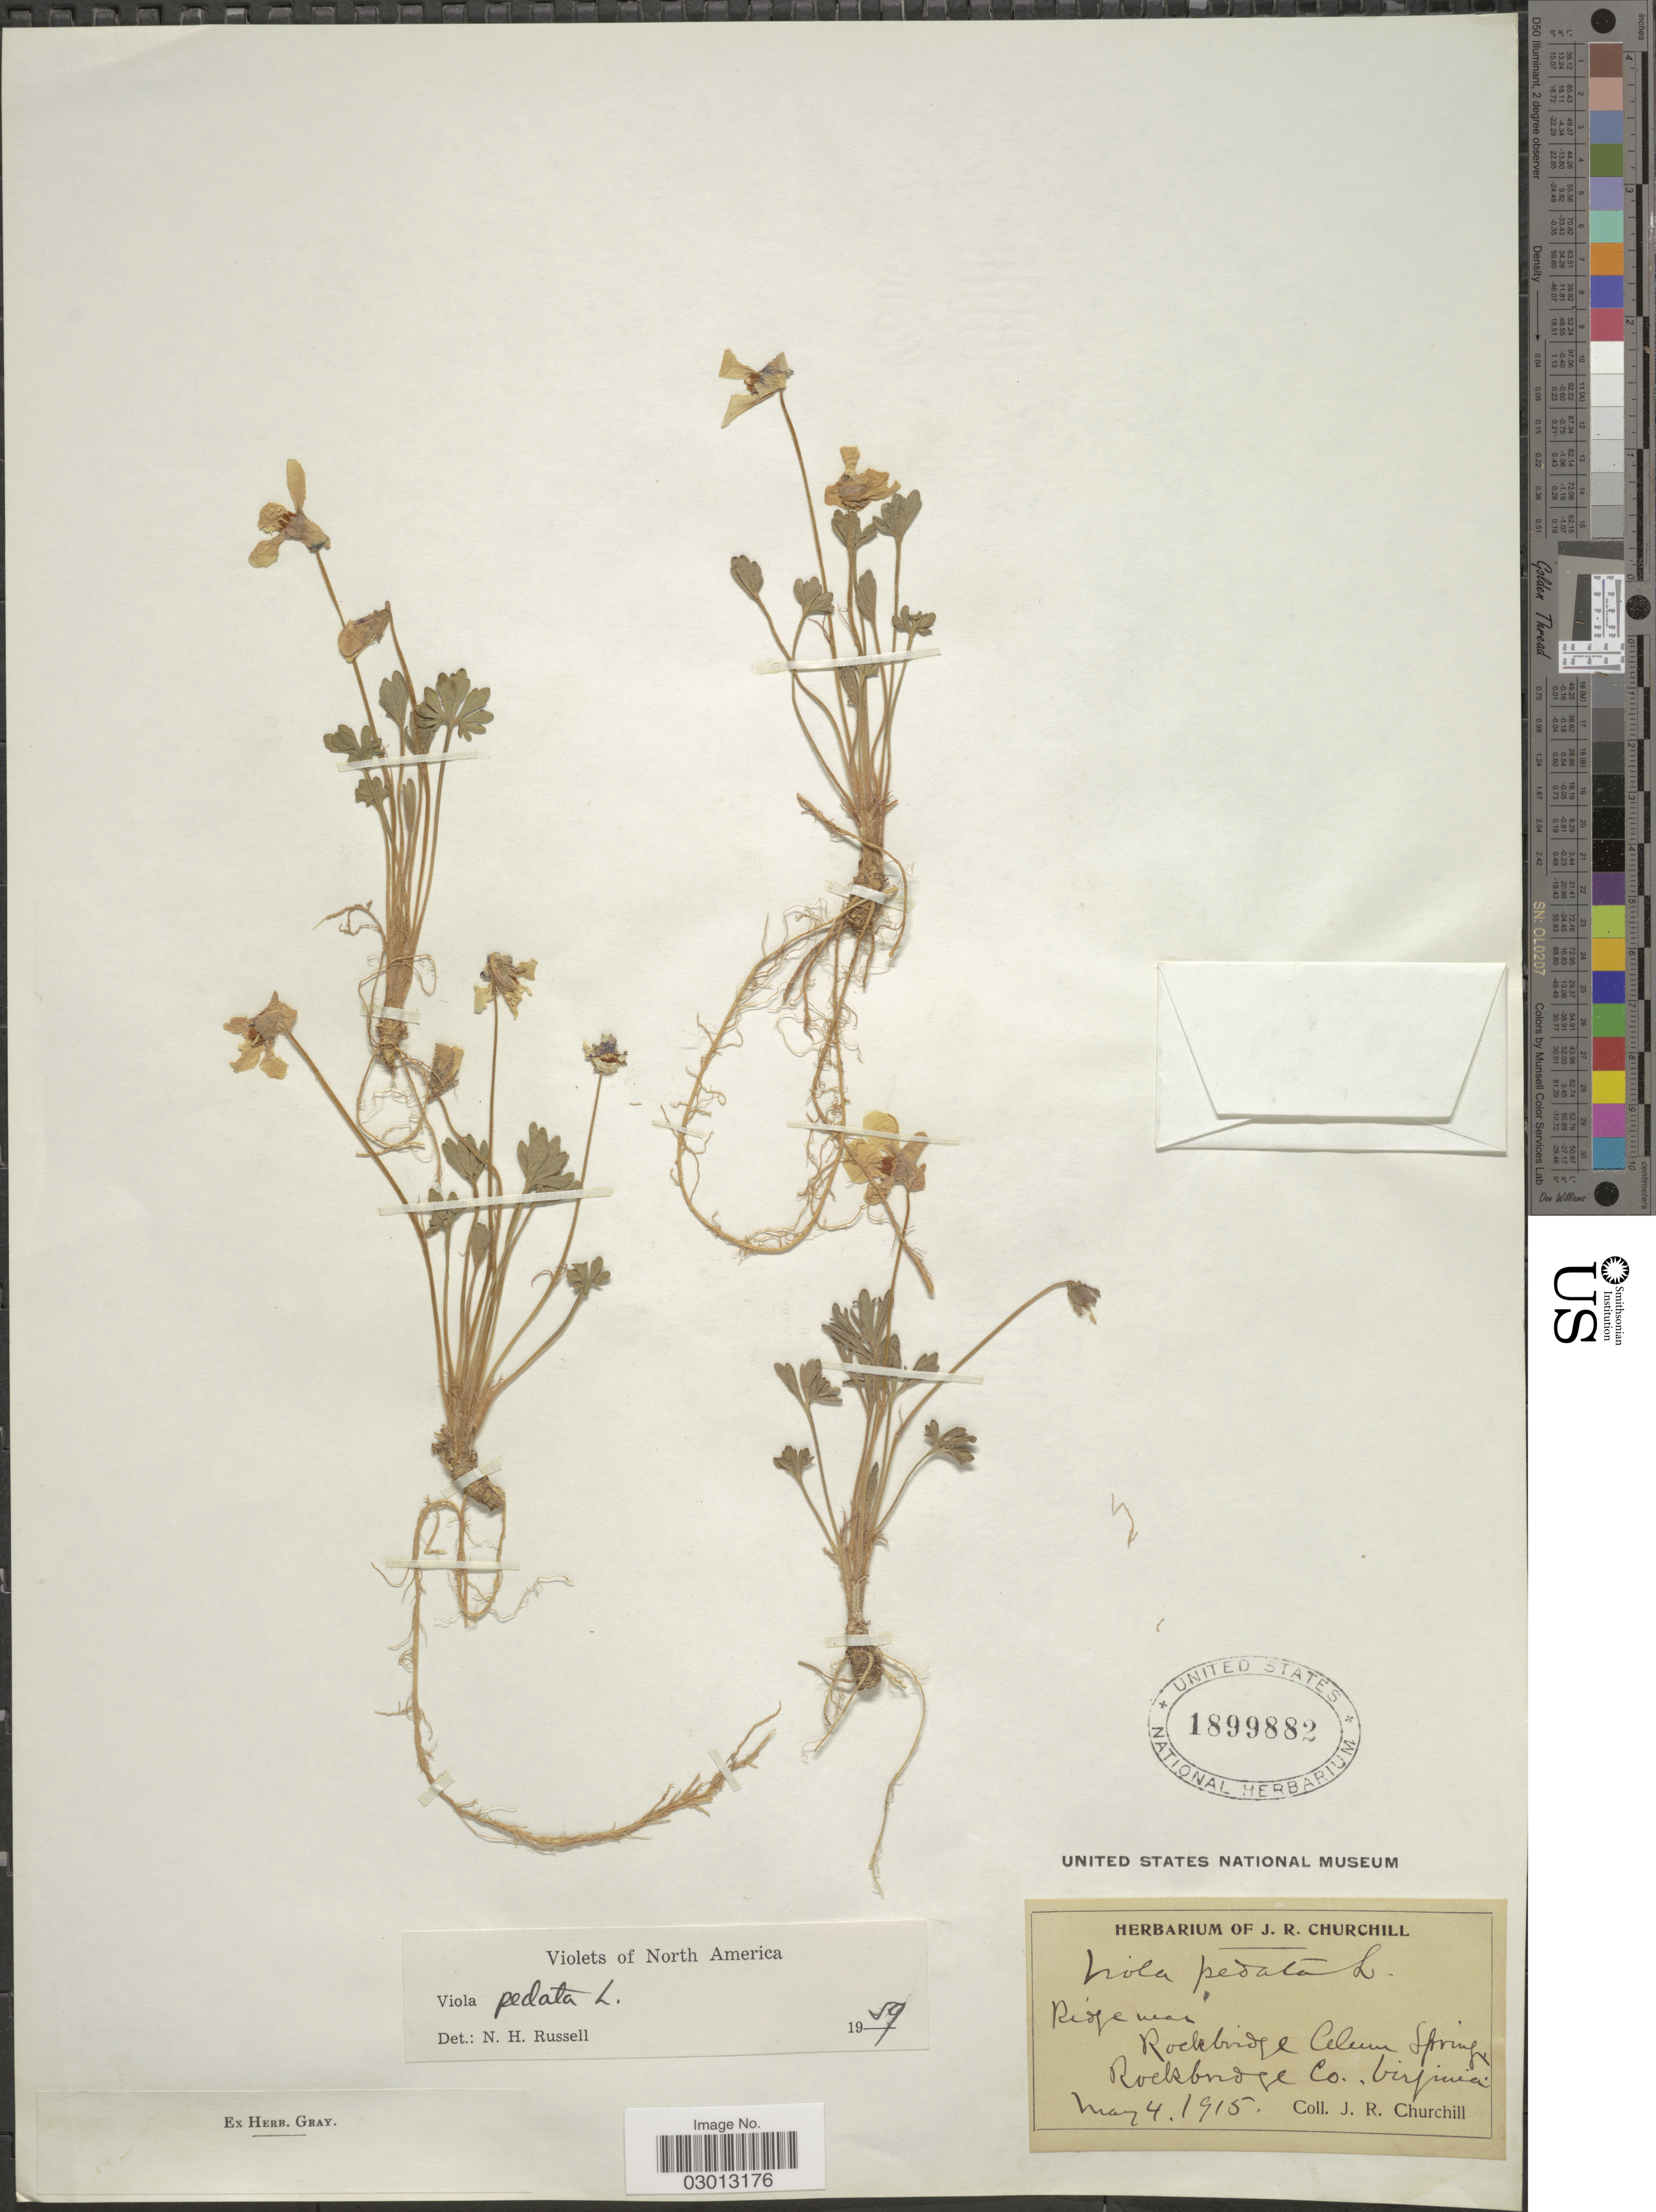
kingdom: Plantae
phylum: Tracheophyta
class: Magnoliopsida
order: Malpighiales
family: Violaceae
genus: Viola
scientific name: Viola pedata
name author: L.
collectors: J. Churchill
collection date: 1915-05-04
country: United States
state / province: Virginia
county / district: Rockbridge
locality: Ridge near Rockbridge Alum Springs. Rockbridge Co.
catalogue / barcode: US 1899882